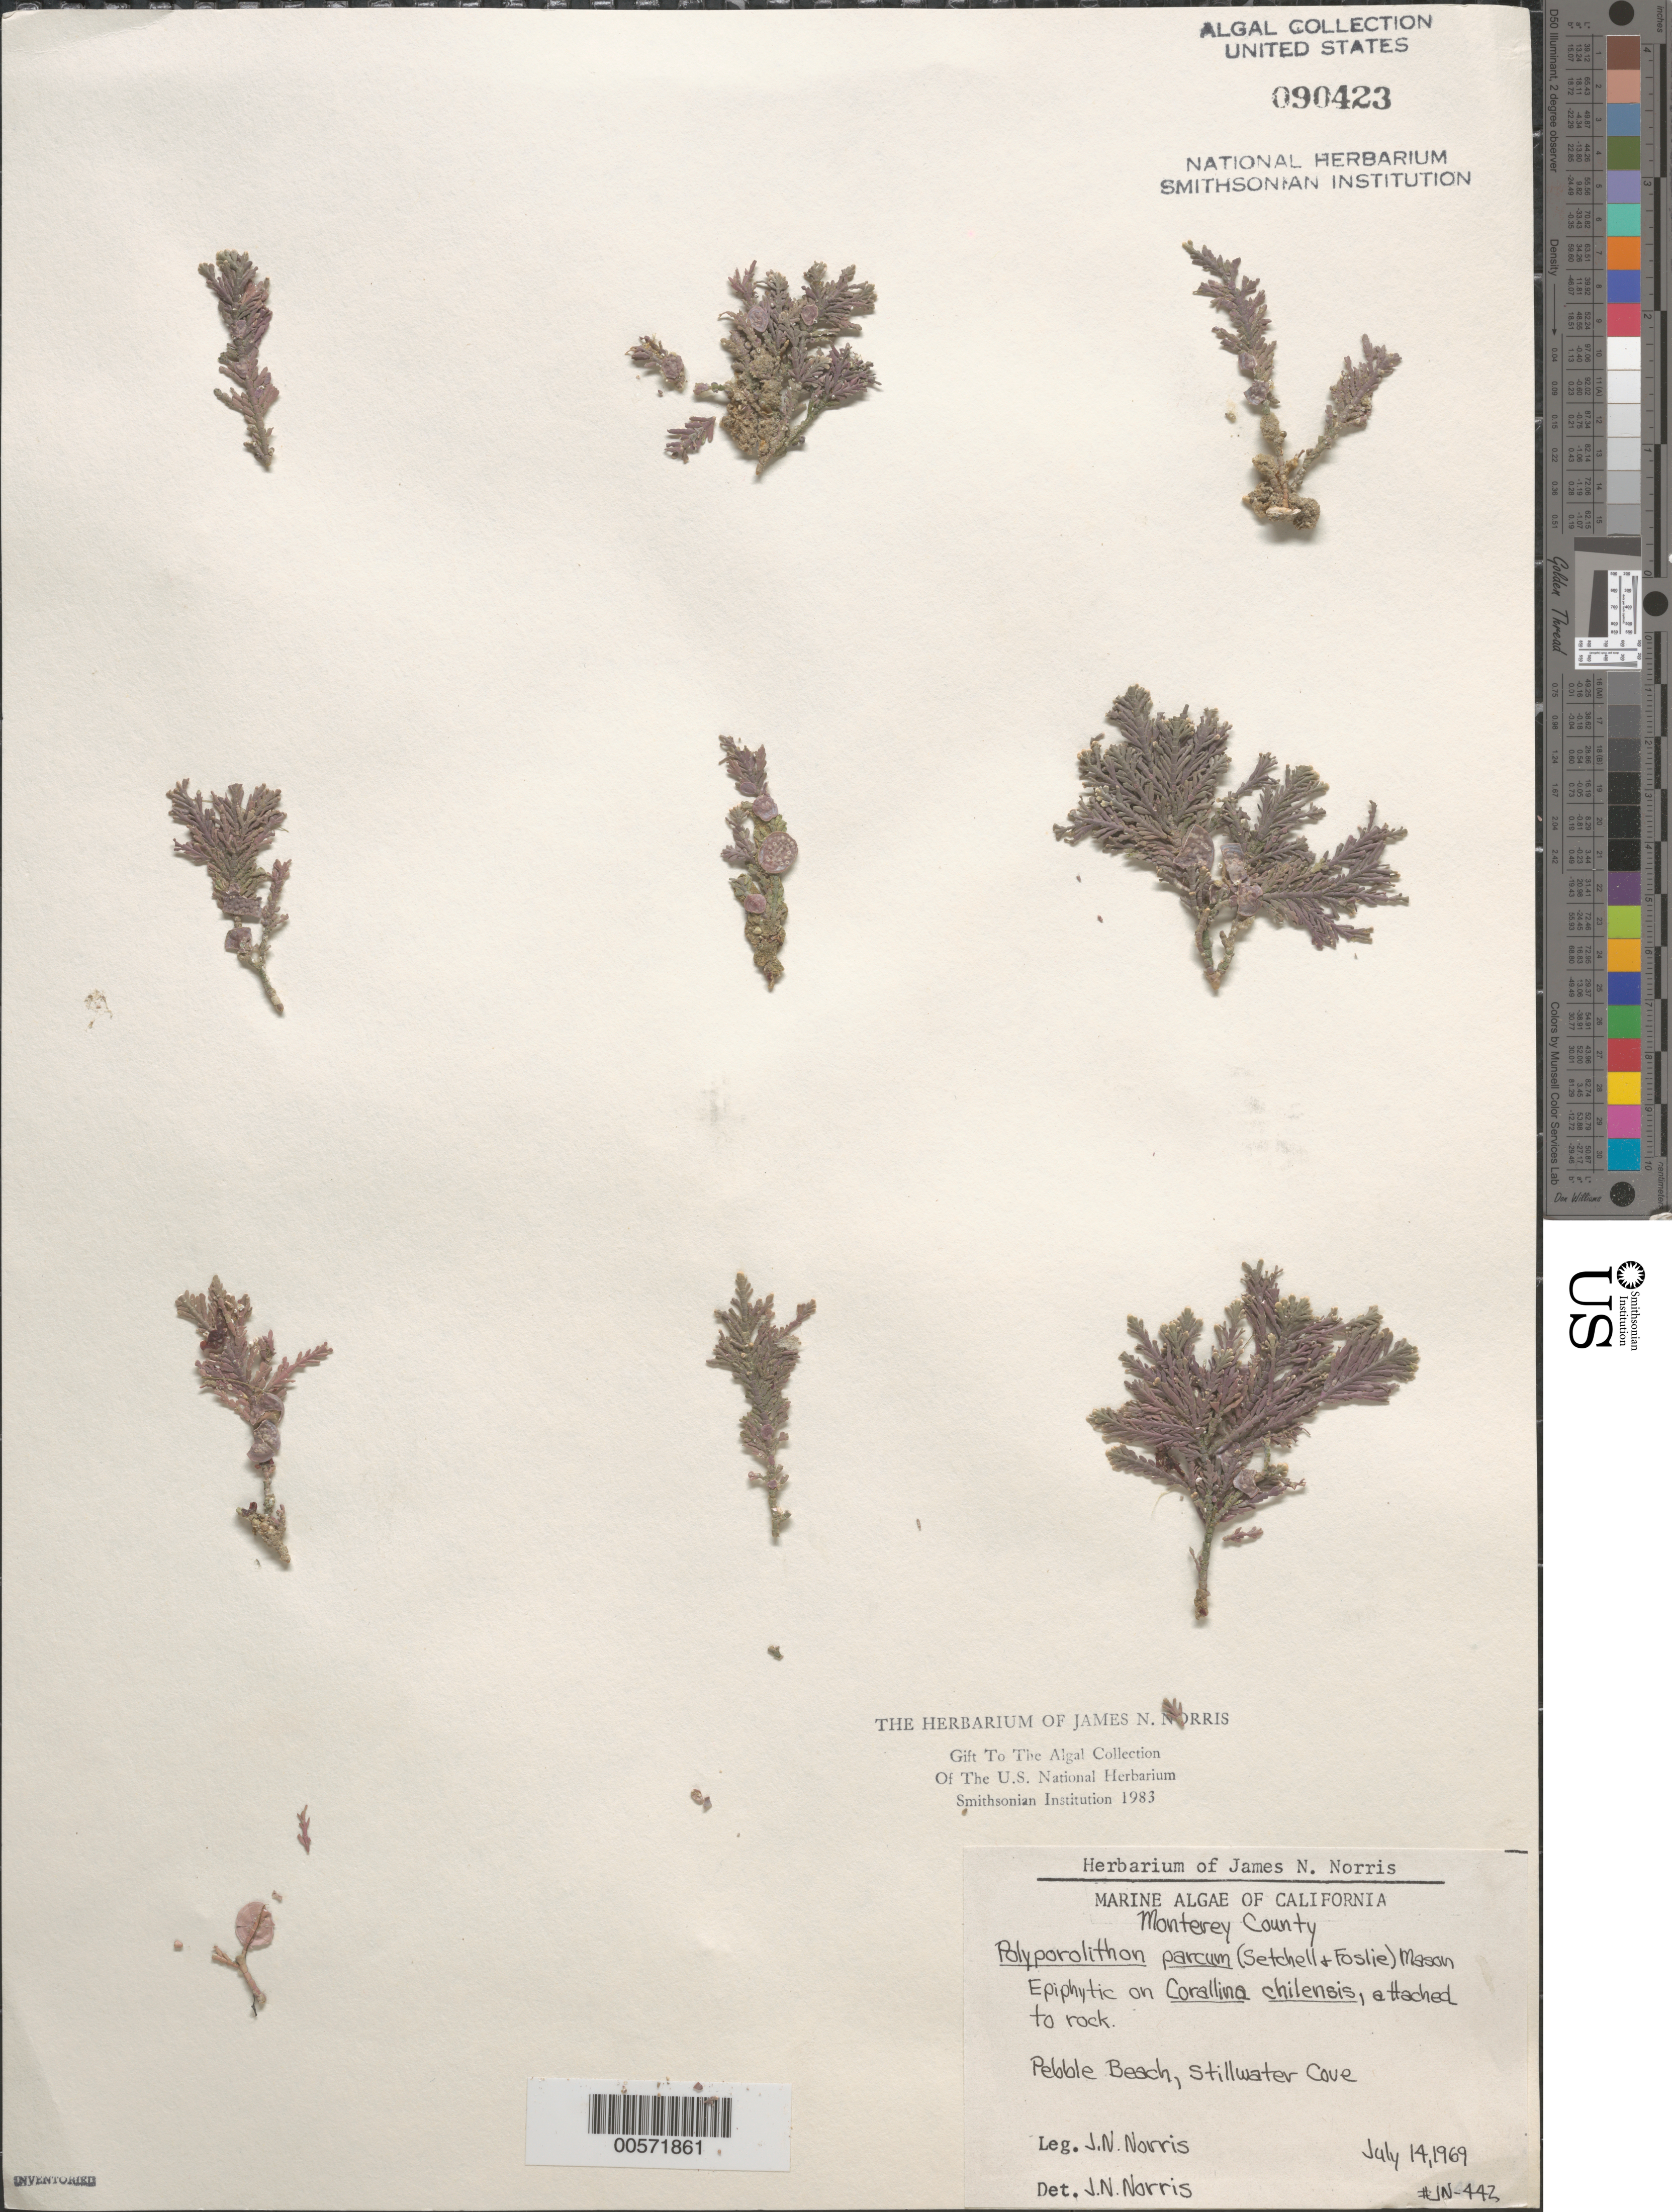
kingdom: Plantae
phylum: Rhodophyta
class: Florideophyceae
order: Corallinales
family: Hapalidiaceae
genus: Callilithophytum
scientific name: Callilithophytum parcum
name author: (Setchell & Foslie) P.W. Gabrielson et al.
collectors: J. N. Norris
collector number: JN-442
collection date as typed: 14 Jul 1969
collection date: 1969-07-14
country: United States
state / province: California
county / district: Monterey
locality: Pebble Beach, Stillwater Cove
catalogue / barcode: US 90423